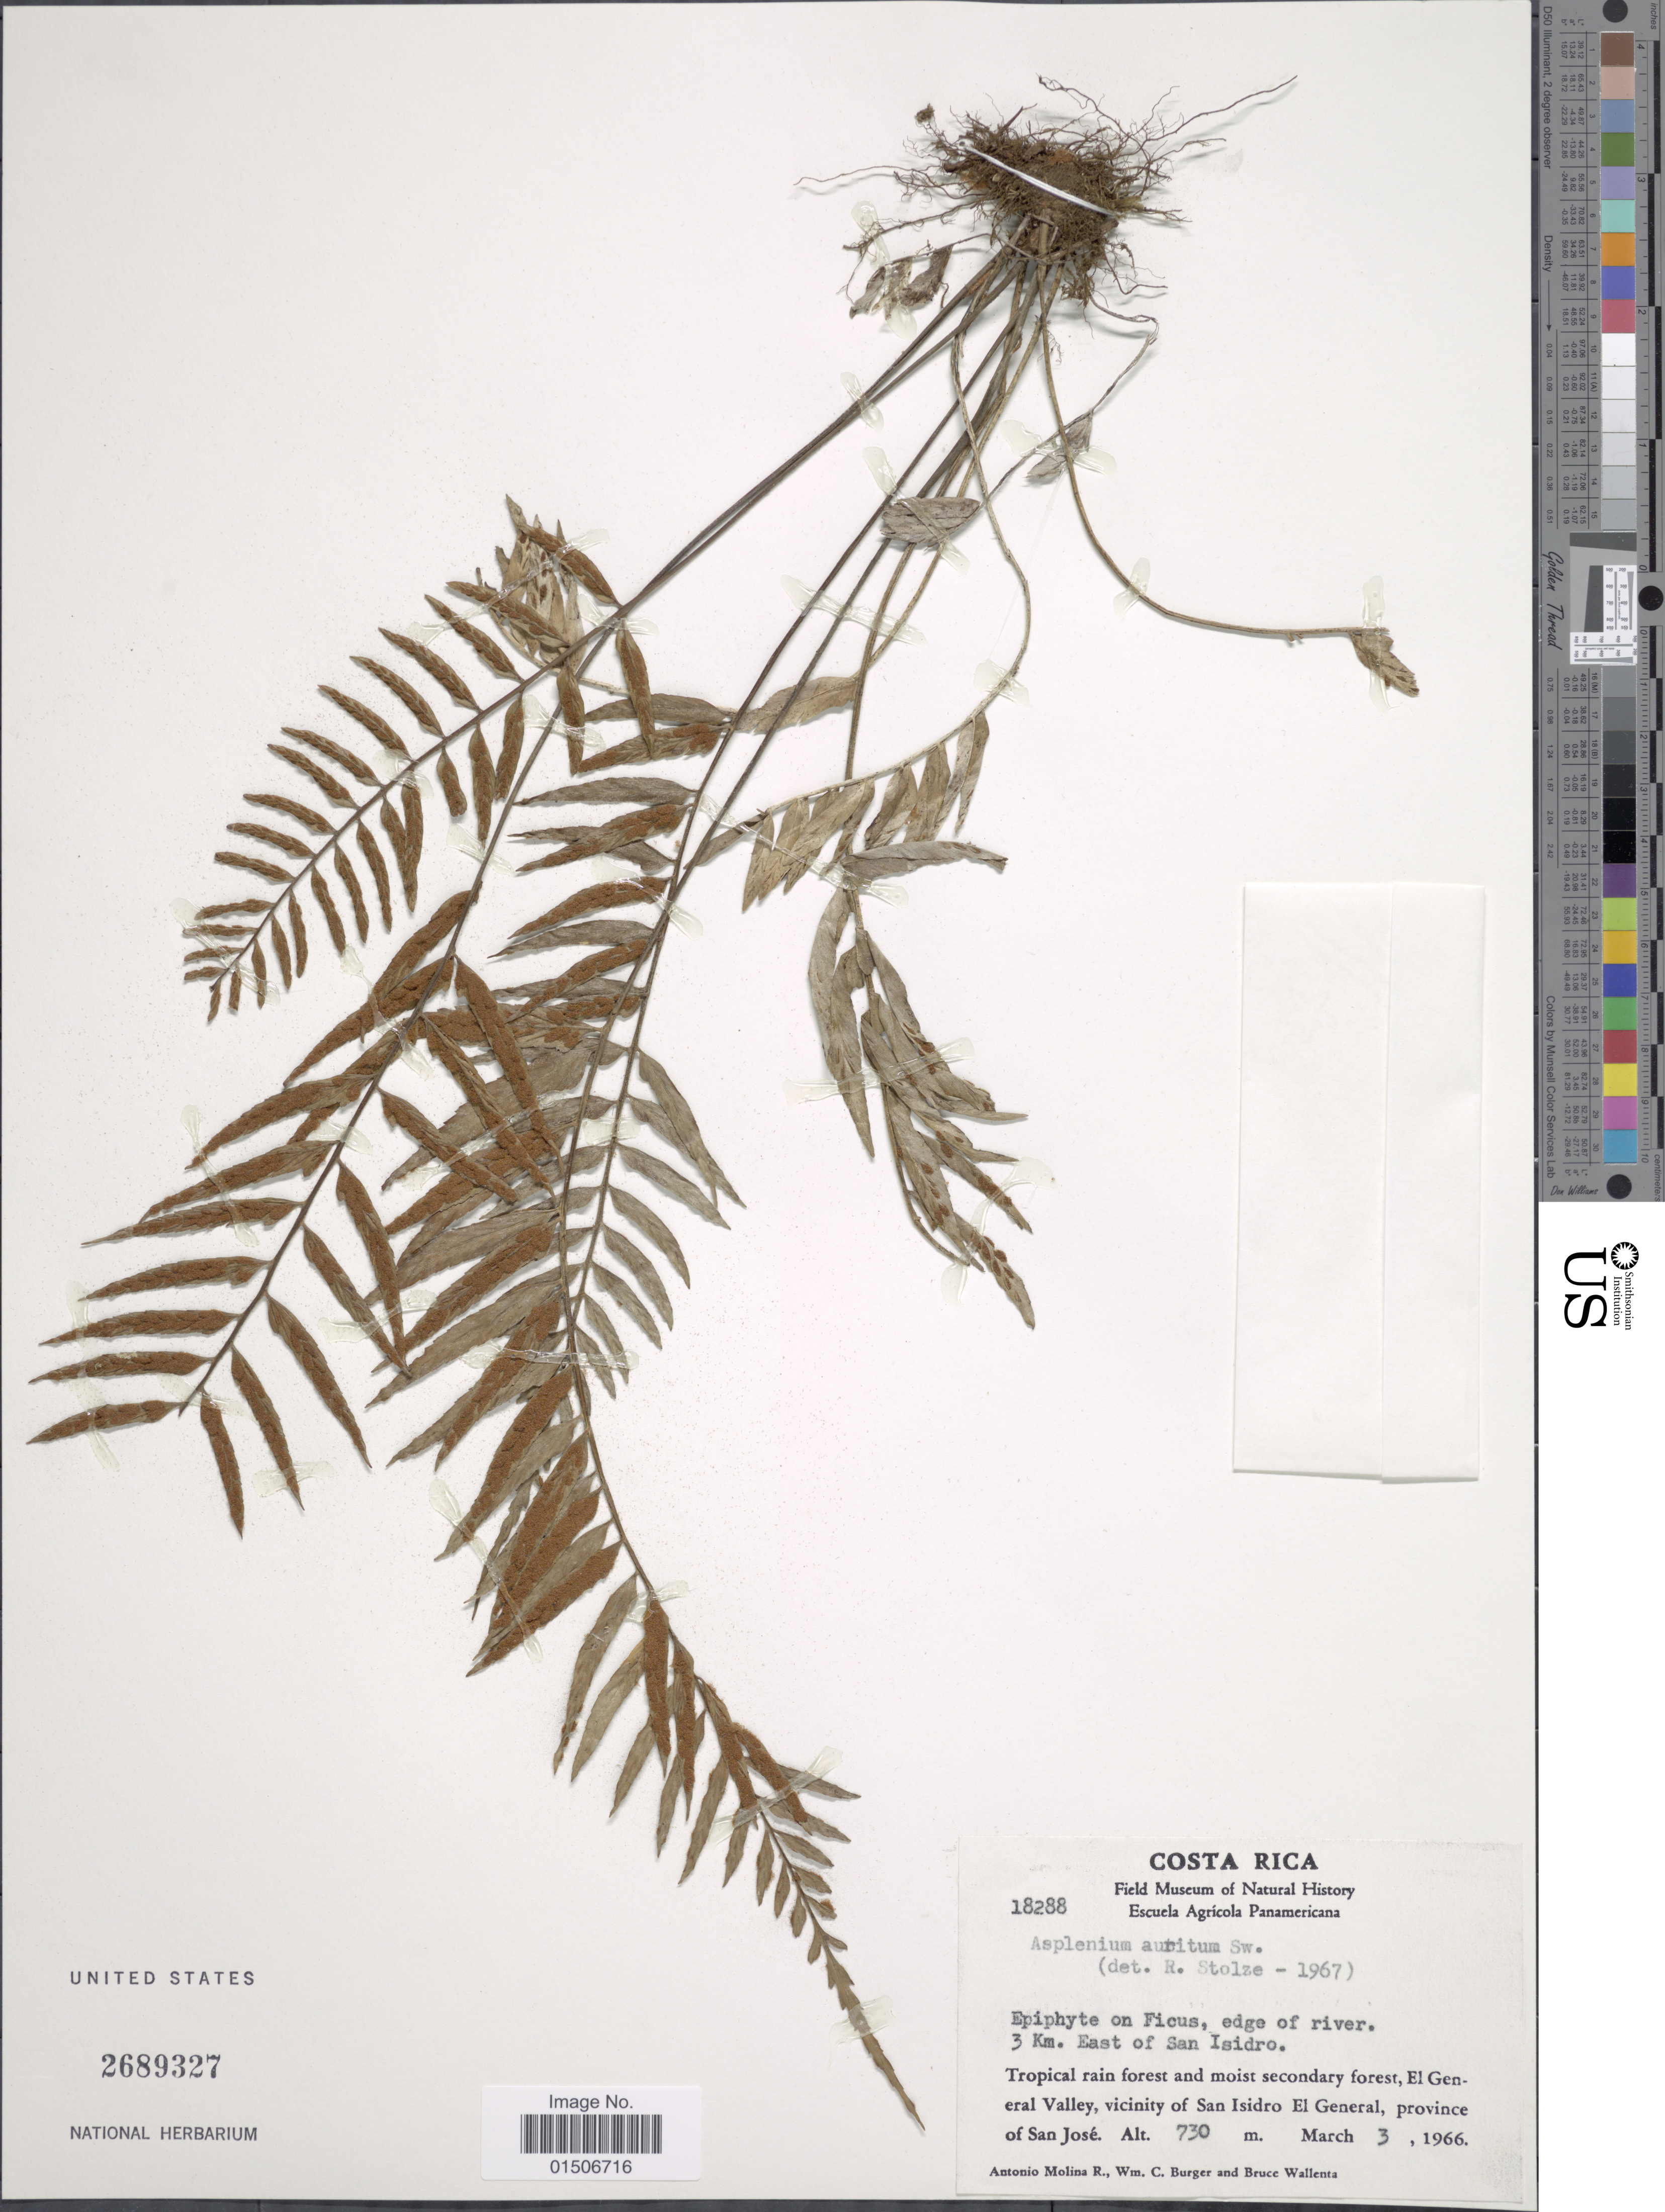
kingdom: Plantae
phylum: Tracheophyta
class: Polypodiopsida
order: Polypodiales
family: Aspleniaceae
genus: Asplenium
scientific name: Asplenium levyi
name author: E. Fourn.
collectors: A. Molina R., W. Burger & B. Wallenta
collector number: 18288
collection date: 1966-03-03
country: Costa Rica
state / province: San José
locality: Epiphyte on Ficus, edge of river. 3 Km East of San Isidro, Tropical rain forest and moist secondary forest, El General Valley, vicinity of San Isidro El General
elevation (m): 730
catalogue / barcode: US 2689327